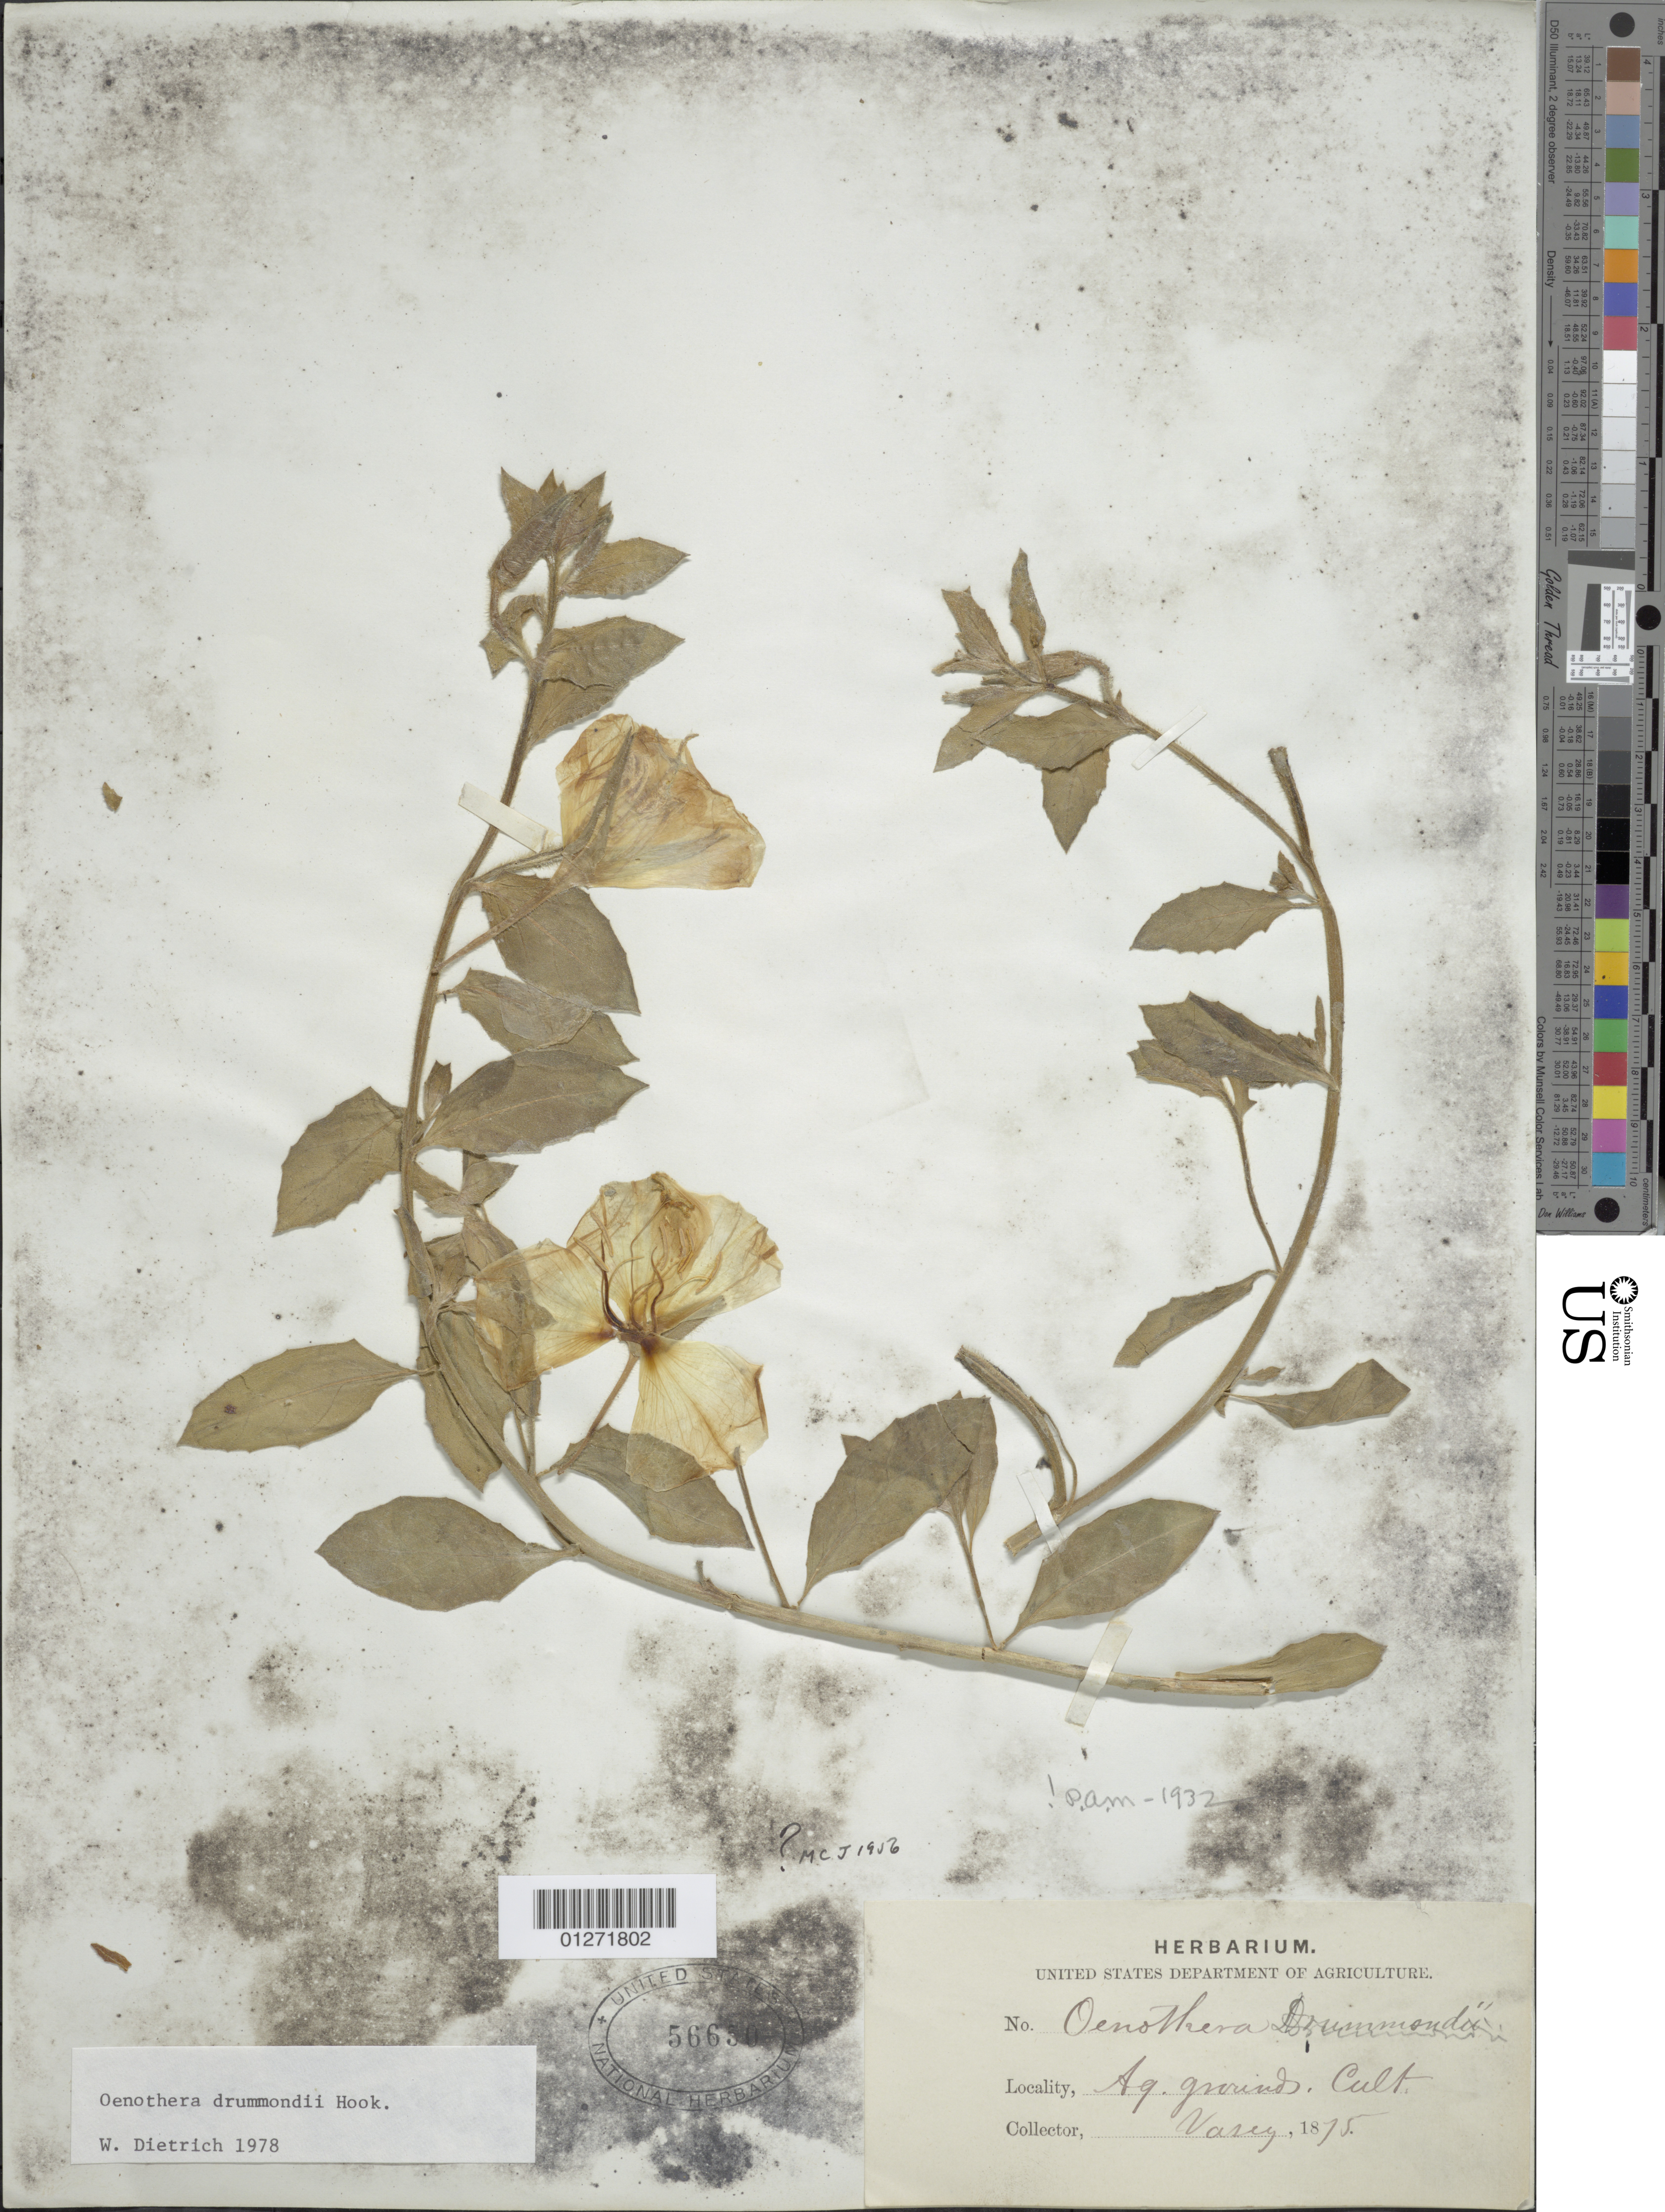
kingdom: Plantae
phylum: Tracheophyta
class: Magnoliopsida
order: Myrtales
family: Onagraceae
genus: Oenothera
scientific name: Oenothera drummondii subsp. drummondii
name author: Hook.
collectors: G. Vasey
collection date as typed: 1875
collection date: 1875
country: United States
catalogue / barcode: US 56650